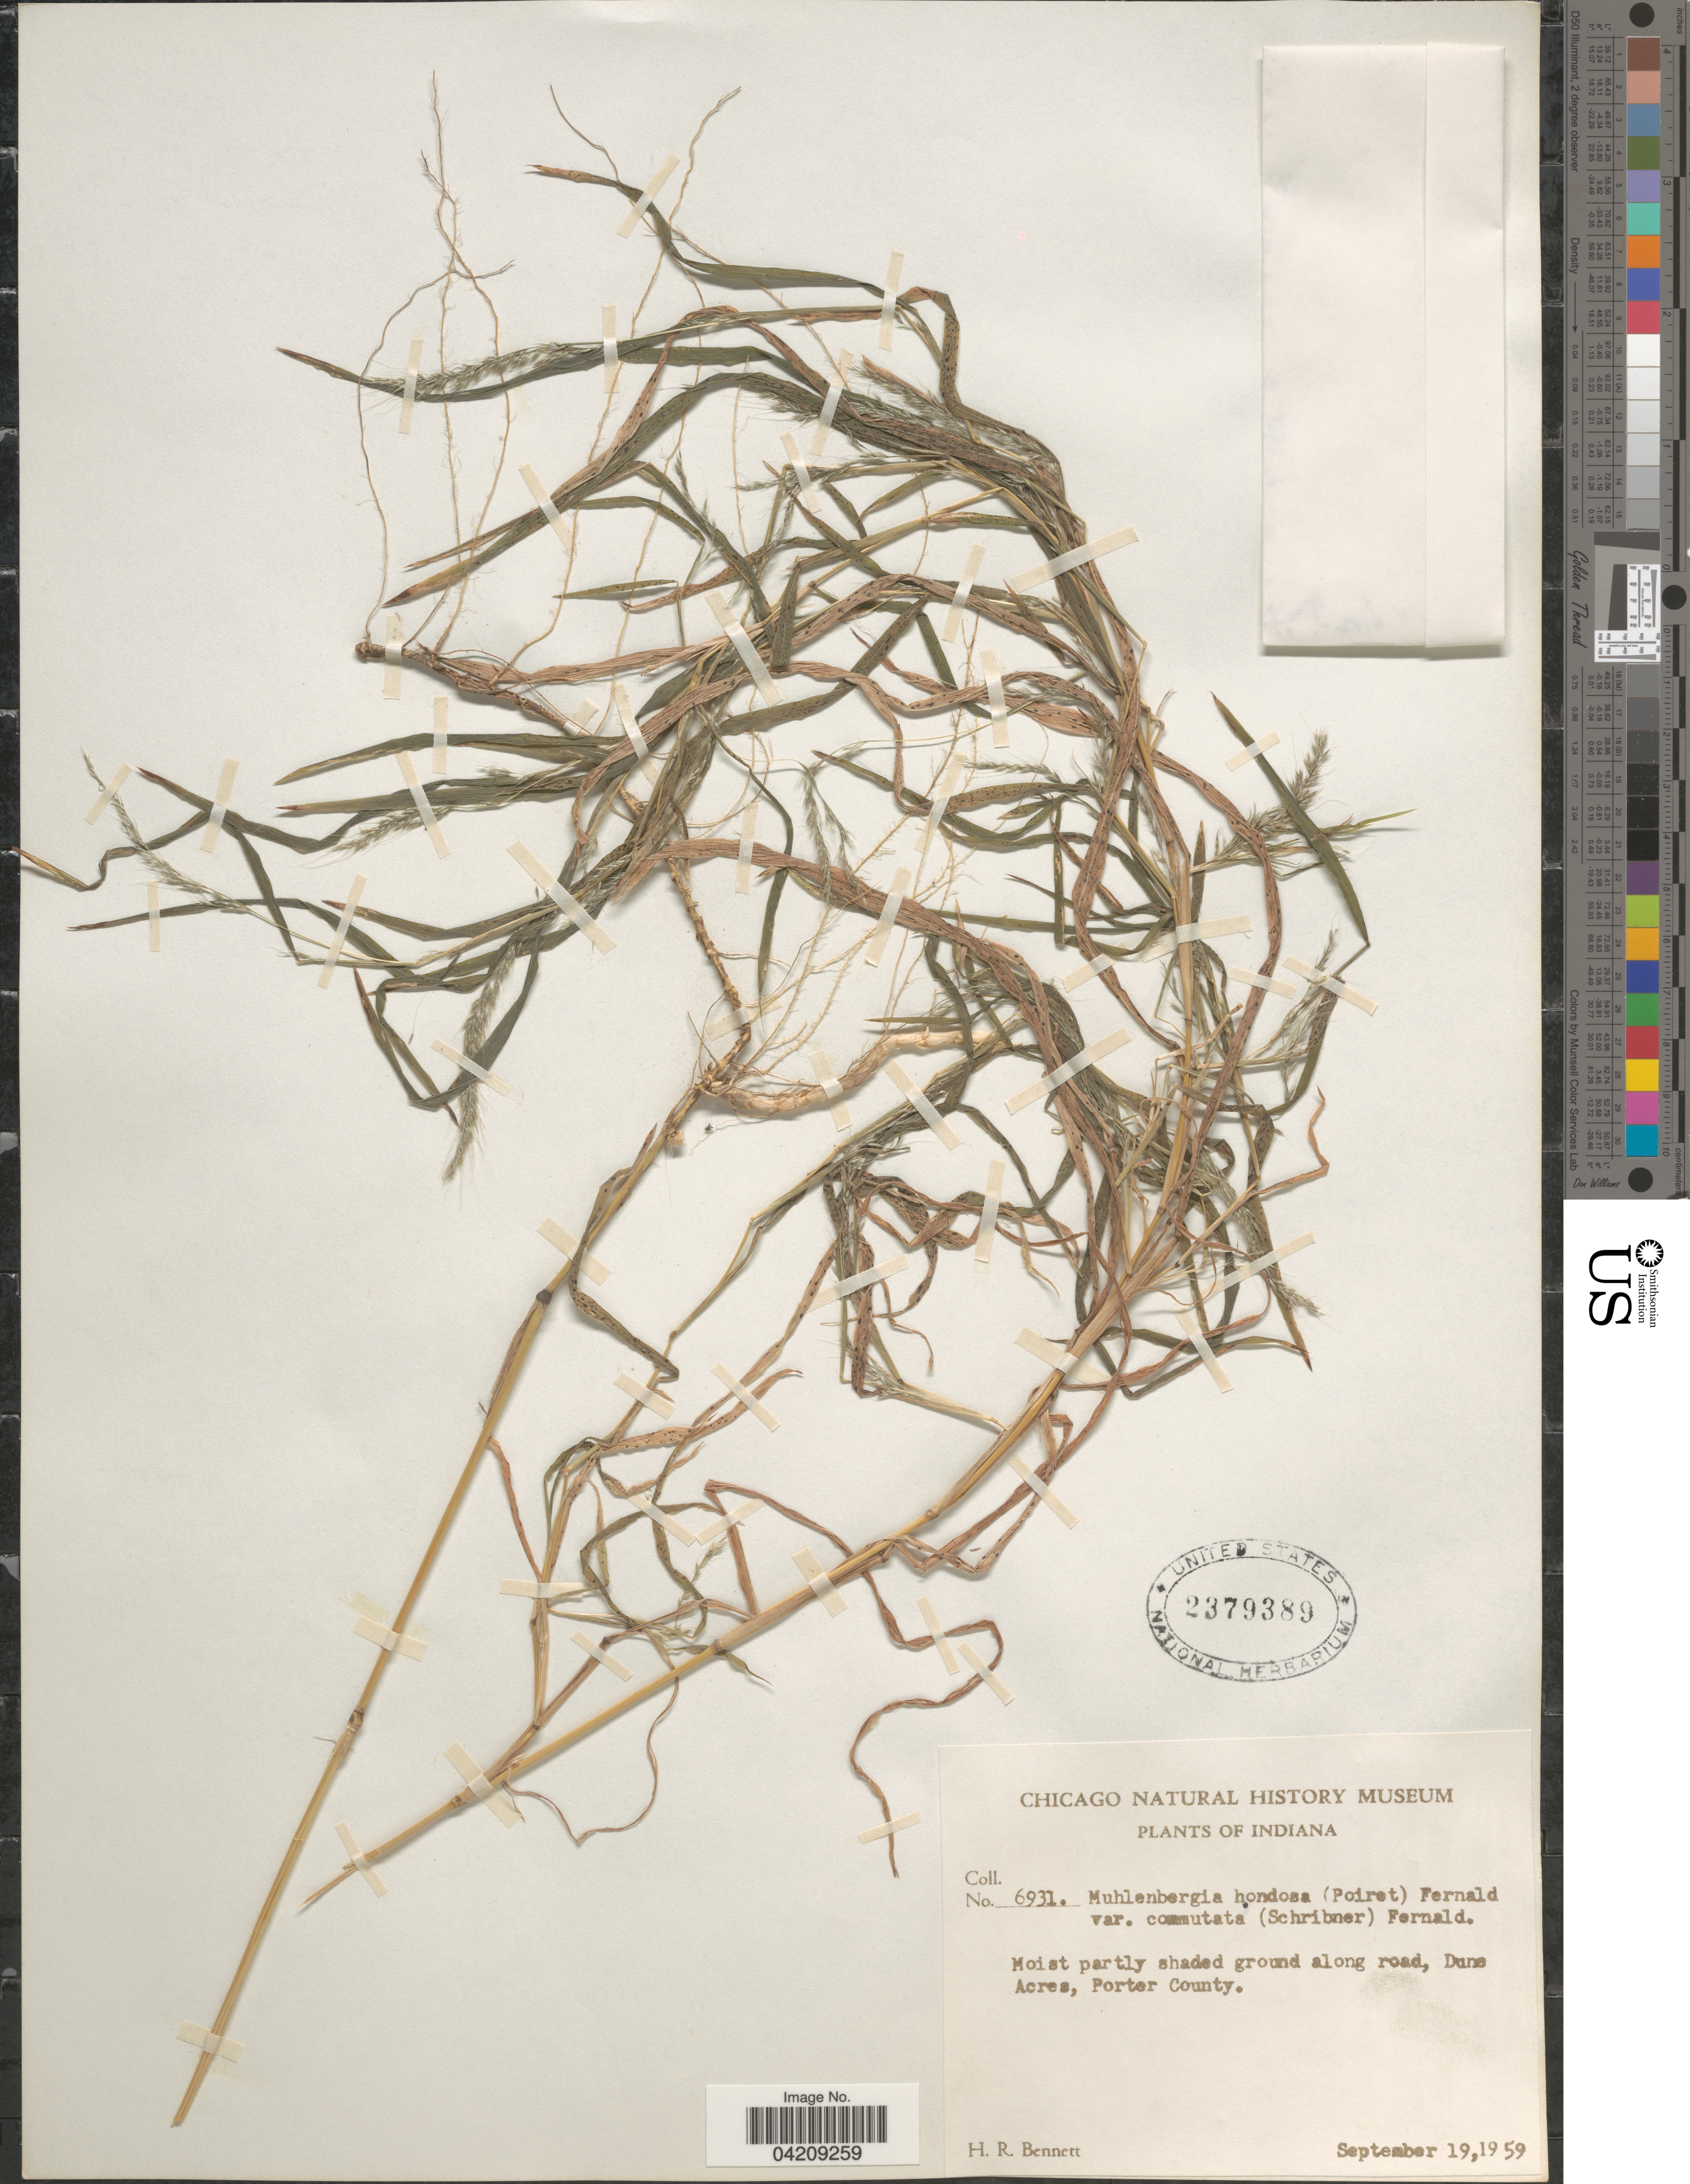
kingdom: Plantae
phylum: Tracheophyta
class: Liliopsida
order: Poales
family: Poaceae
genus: Muhlenbergia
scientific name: Muhlenbergia frondosa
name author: (Poir.) Fernald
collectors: H. R. Bennett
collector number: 6931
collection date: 1959-09-19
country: United States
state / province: Indiana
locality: Moist partly shaded ground along road, Dune Acres, Porter County.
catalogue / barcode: US 2379389